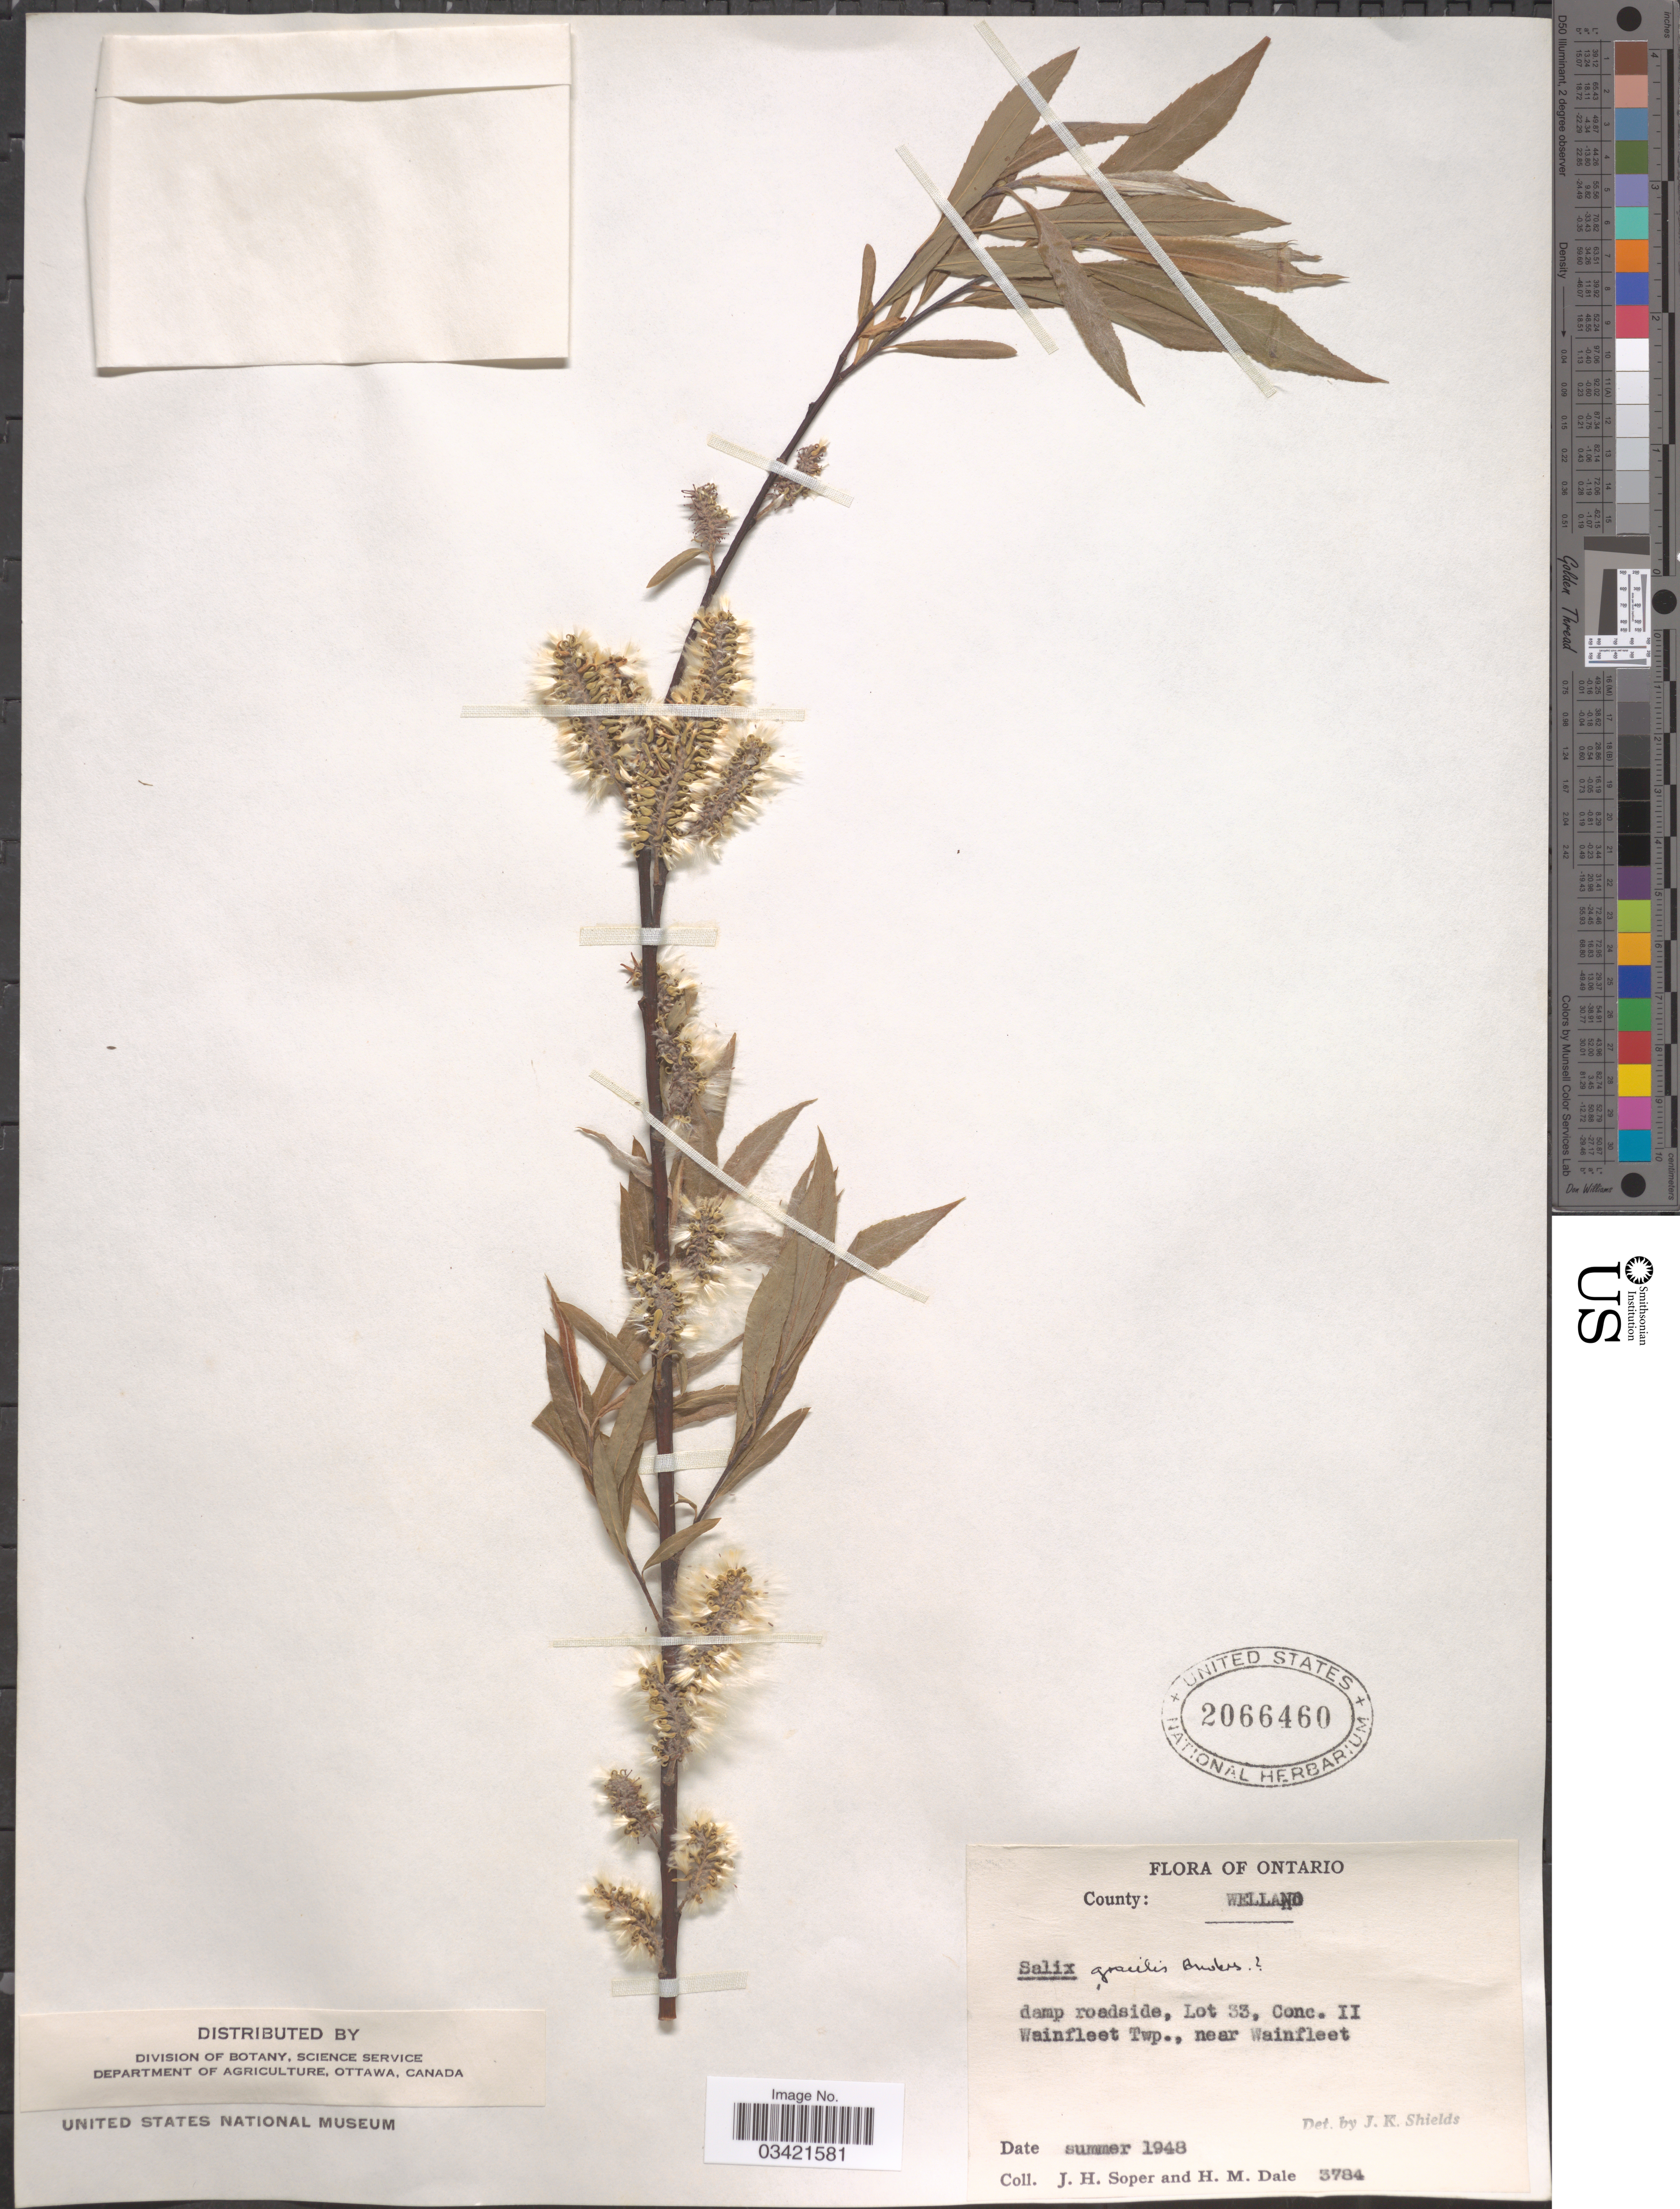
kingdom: Plantae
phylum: Tracheophyta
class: Magnoliopsida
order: Malpighiales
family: Salicaceae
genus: Salix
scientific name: Salix gracilis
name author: Andersson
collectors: J. H. Soper & H. M. Dale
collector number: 3784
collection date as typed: summer 1948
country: Canada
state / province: Ontario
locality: County: Welland. damp roadside, Lot 33, Conc. II Wainfleet Twp., near Wainfleet.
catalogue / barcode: US 2066460